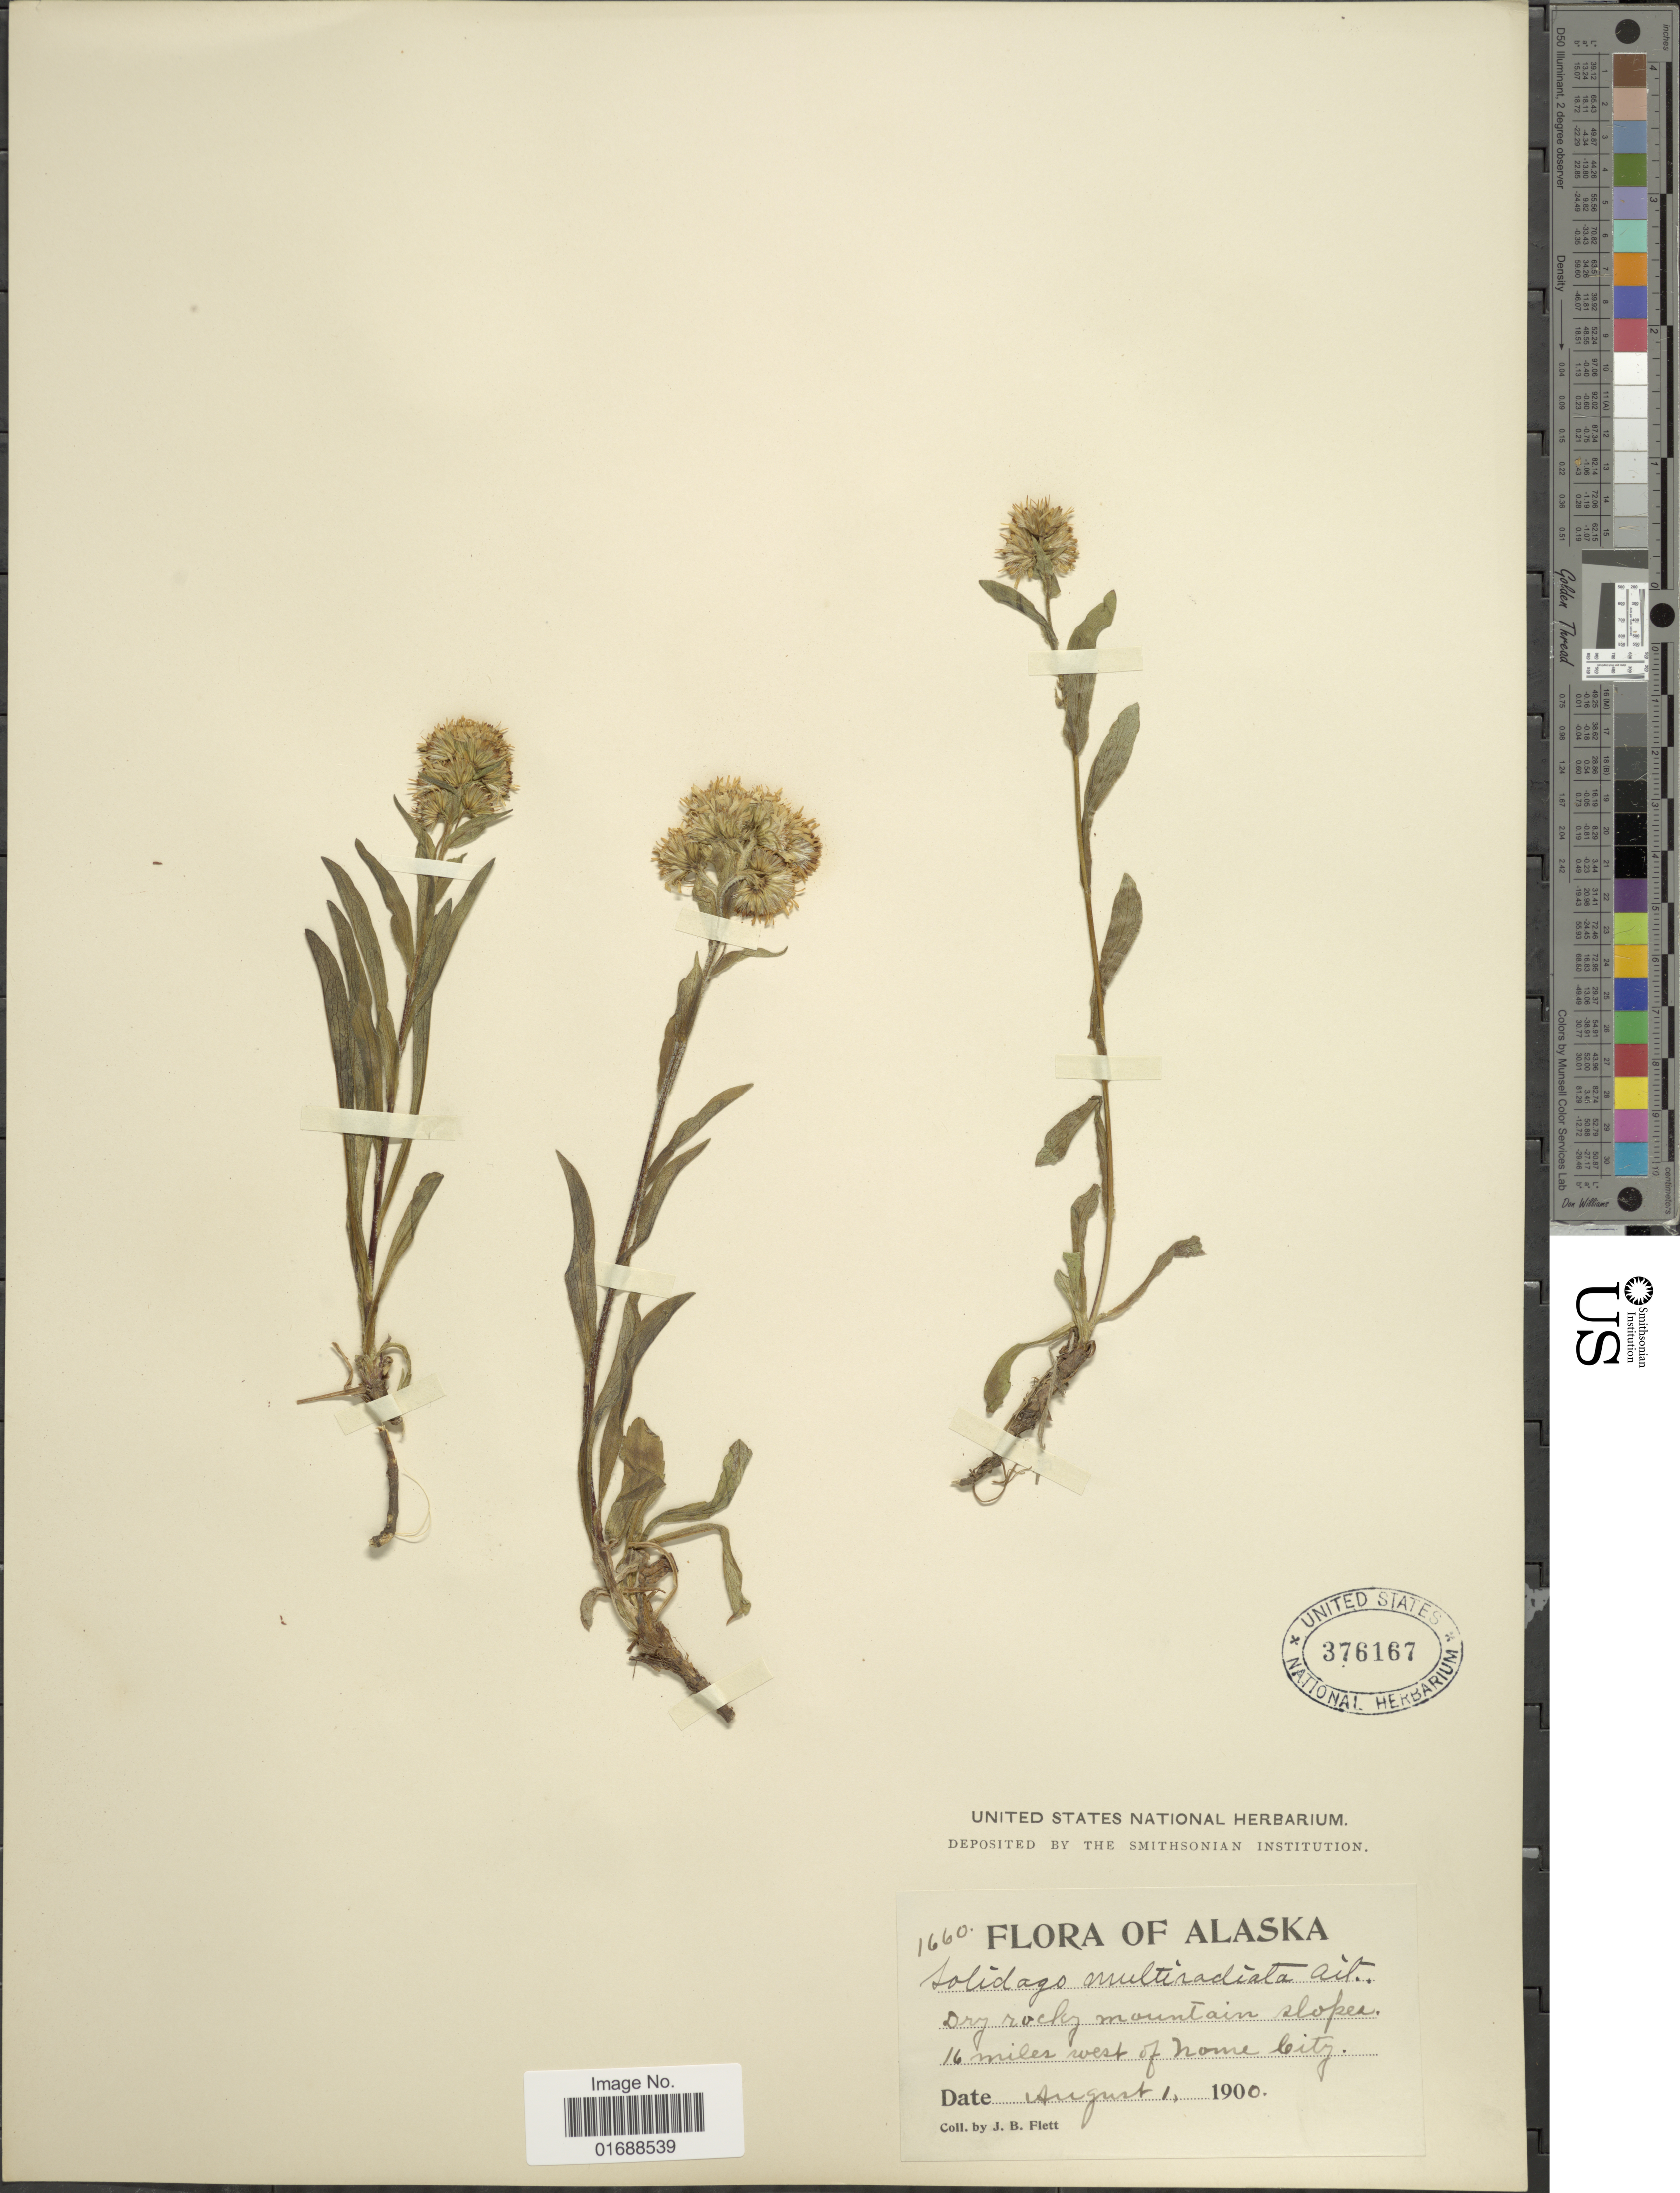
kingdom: Plantae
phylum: Tracheophyta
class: Magnoliopsida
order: Asterales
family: Asteraceae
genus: Solidago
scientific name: Solidago multiradiata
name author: Aiton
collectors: J. Flett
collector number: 1660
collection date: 1900-08-01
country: United States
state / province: Alaska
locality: Dry rocky mountain slopes, 16 miles west of Nome City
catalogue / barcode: US 376167